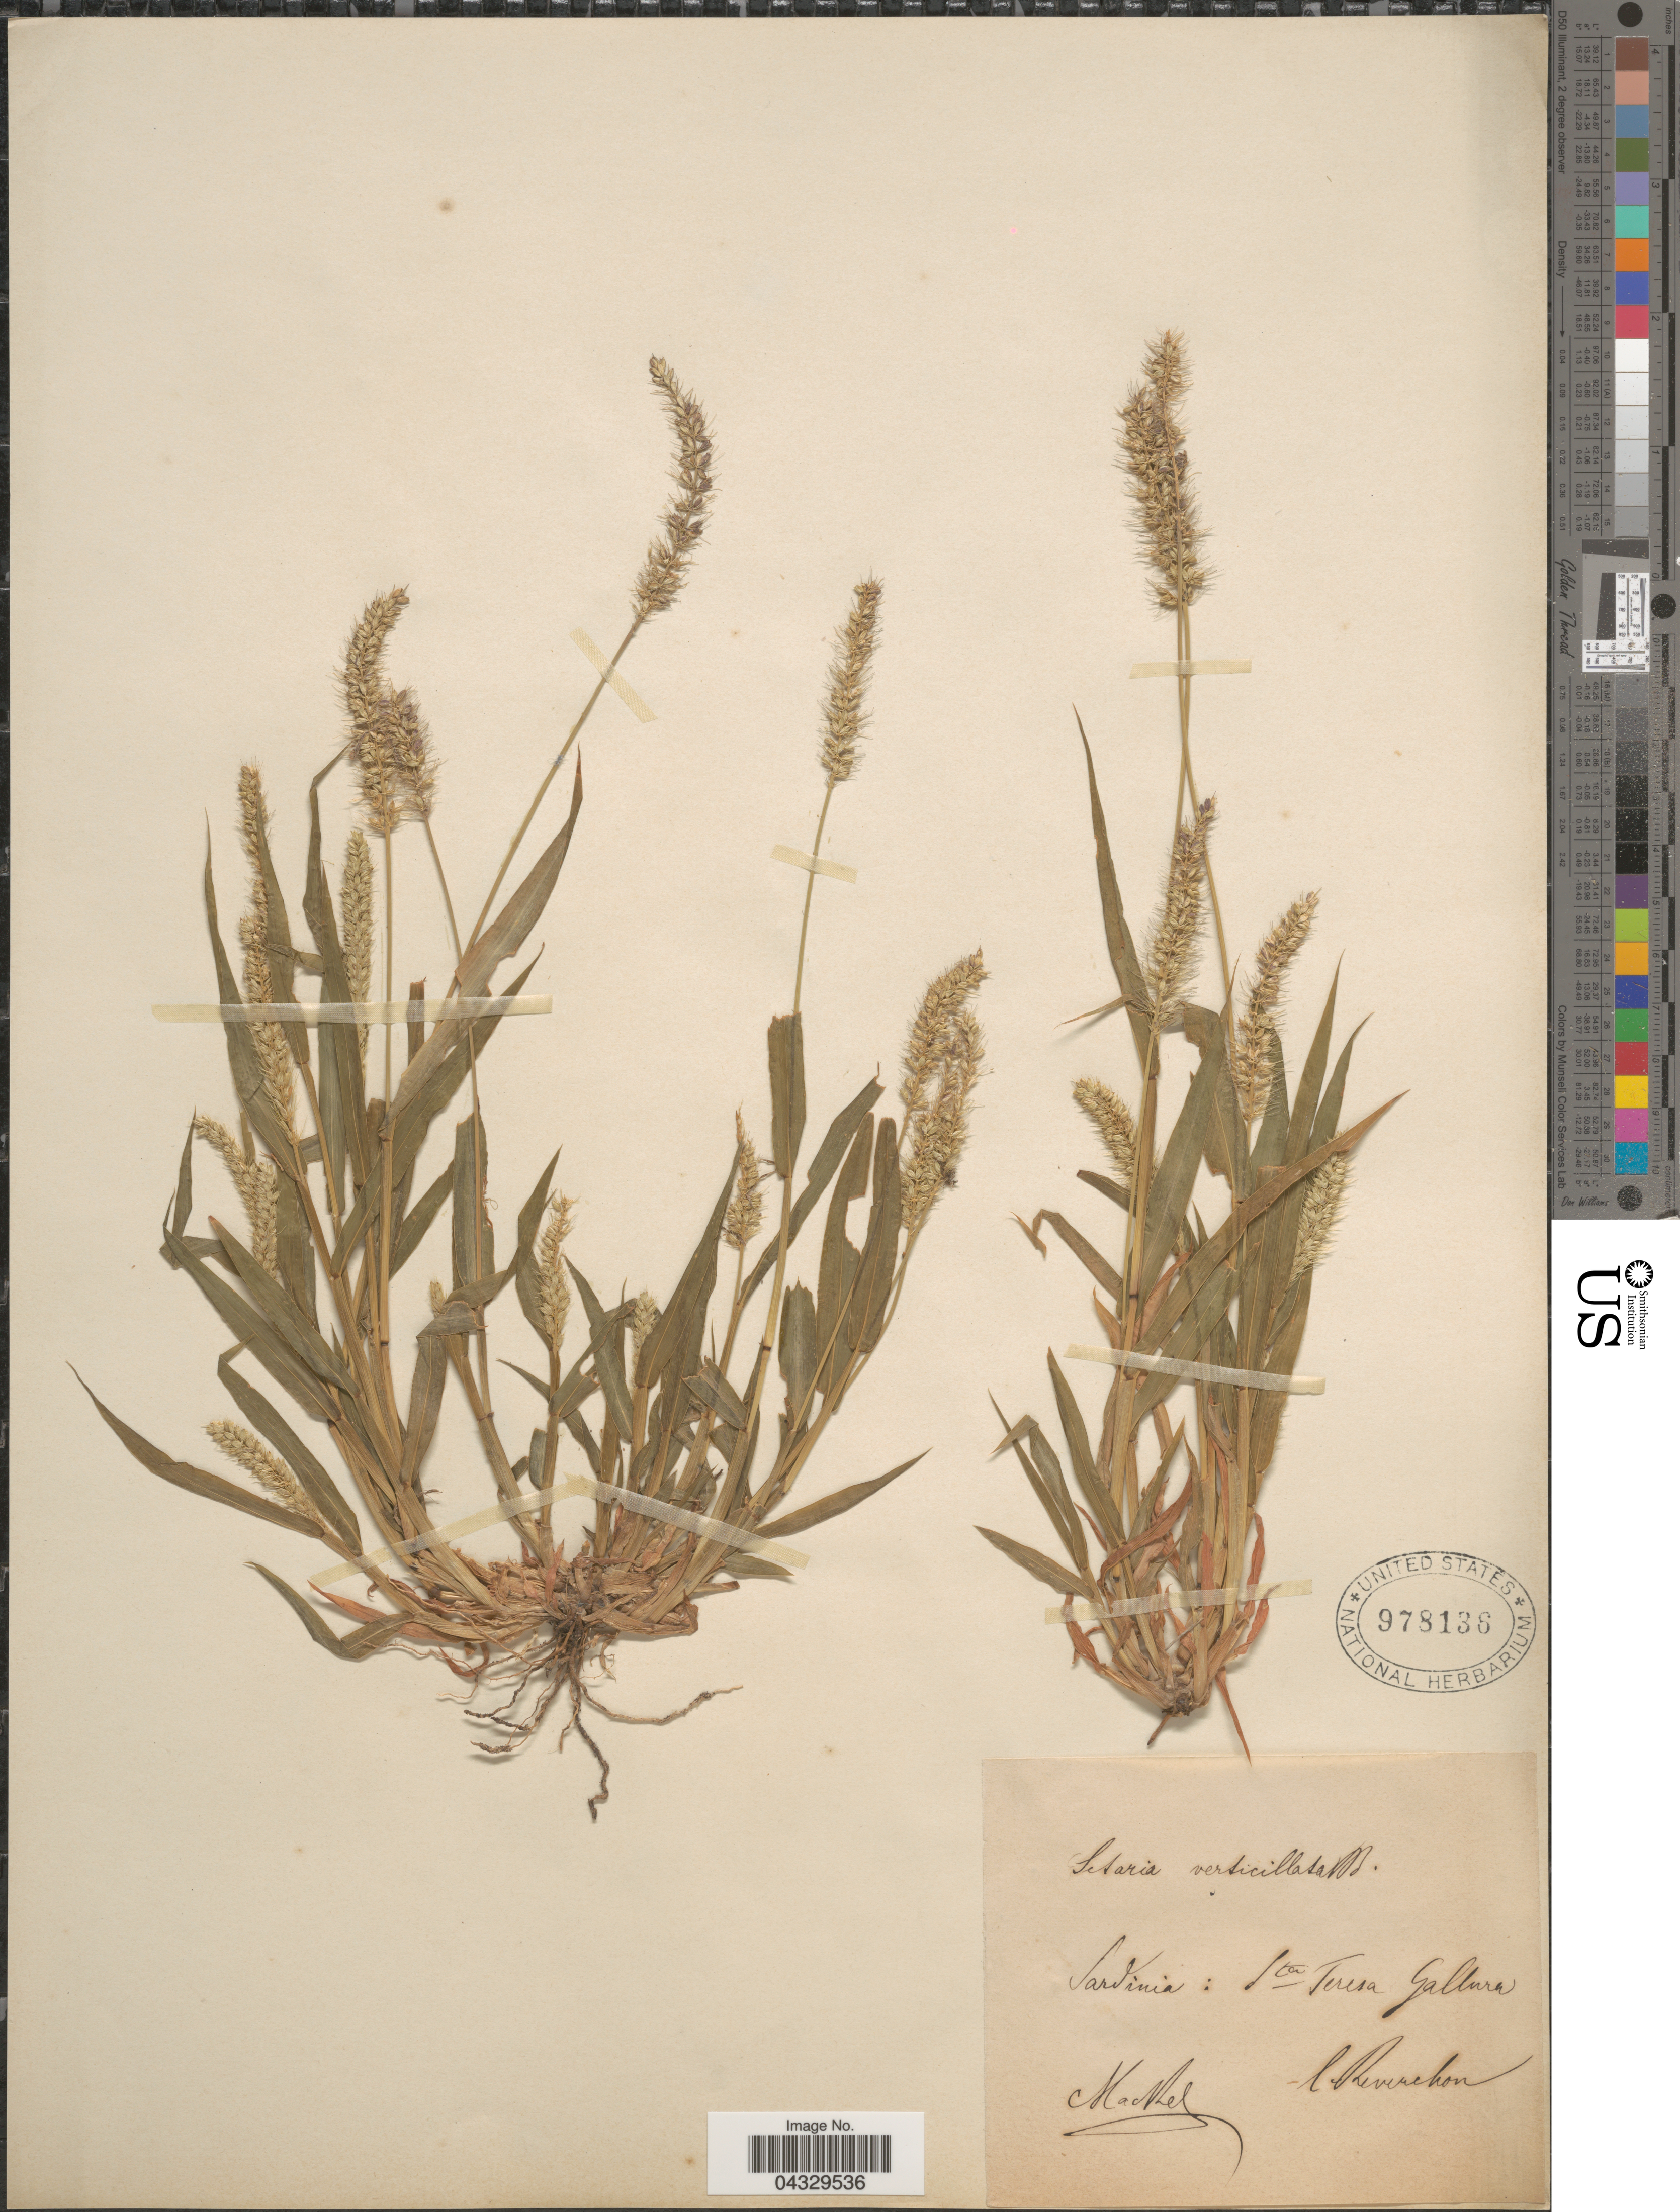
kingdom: Plantae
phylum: Tracheophyta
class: Liliopsida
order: Poales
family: Poaceae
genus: Setaria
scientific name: Setaria verticillata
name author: (L.) P. Beauv.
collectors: -. Reverchon & -. Hackel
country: Italy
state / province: Sardegna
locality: Sardinia: Sta Teresa Gallura.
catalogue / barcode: US 978136